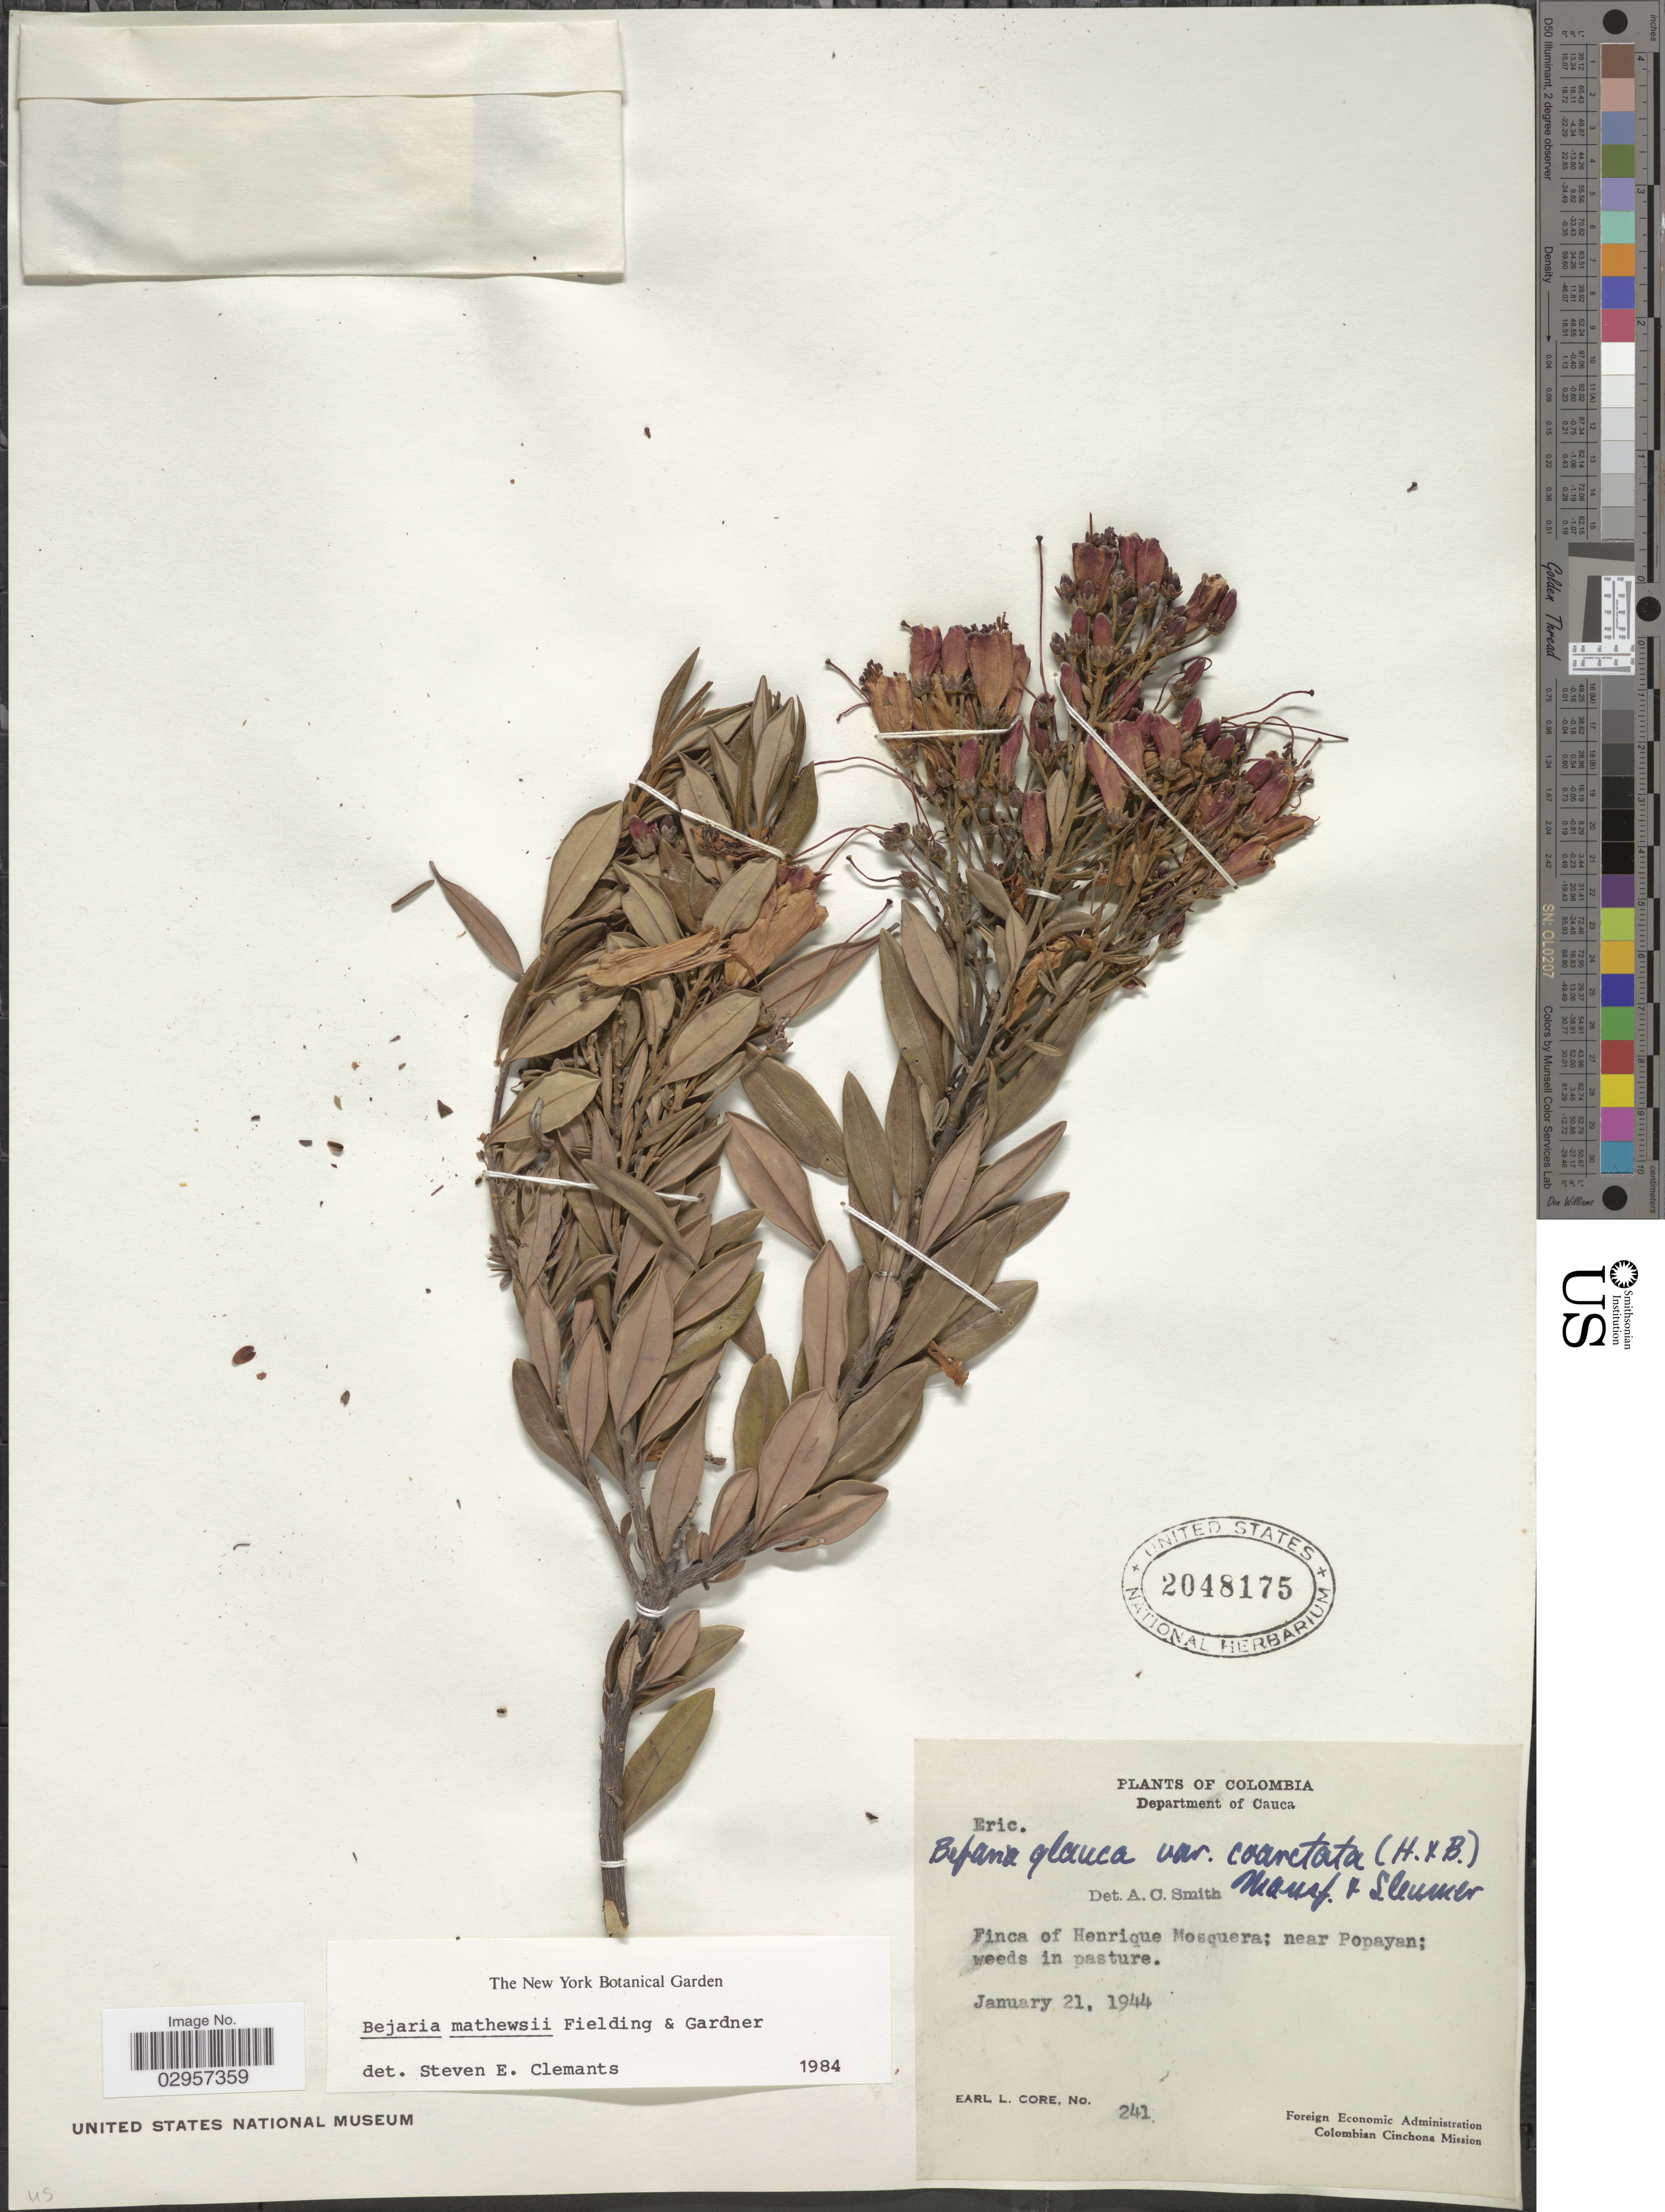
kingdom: Plantae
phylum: Tracheophyta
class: Magnoliopsida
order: Ericales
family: Ericaceae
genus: Bejaria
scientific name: Bejaria mathewsii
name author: Fielding & Gardner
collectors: E. L. Core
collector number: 241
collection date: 1944-01-21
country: Colombia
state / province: Cauca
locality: Finca of Henrique Mosquera; near Popayan.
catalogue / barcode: US 2048175